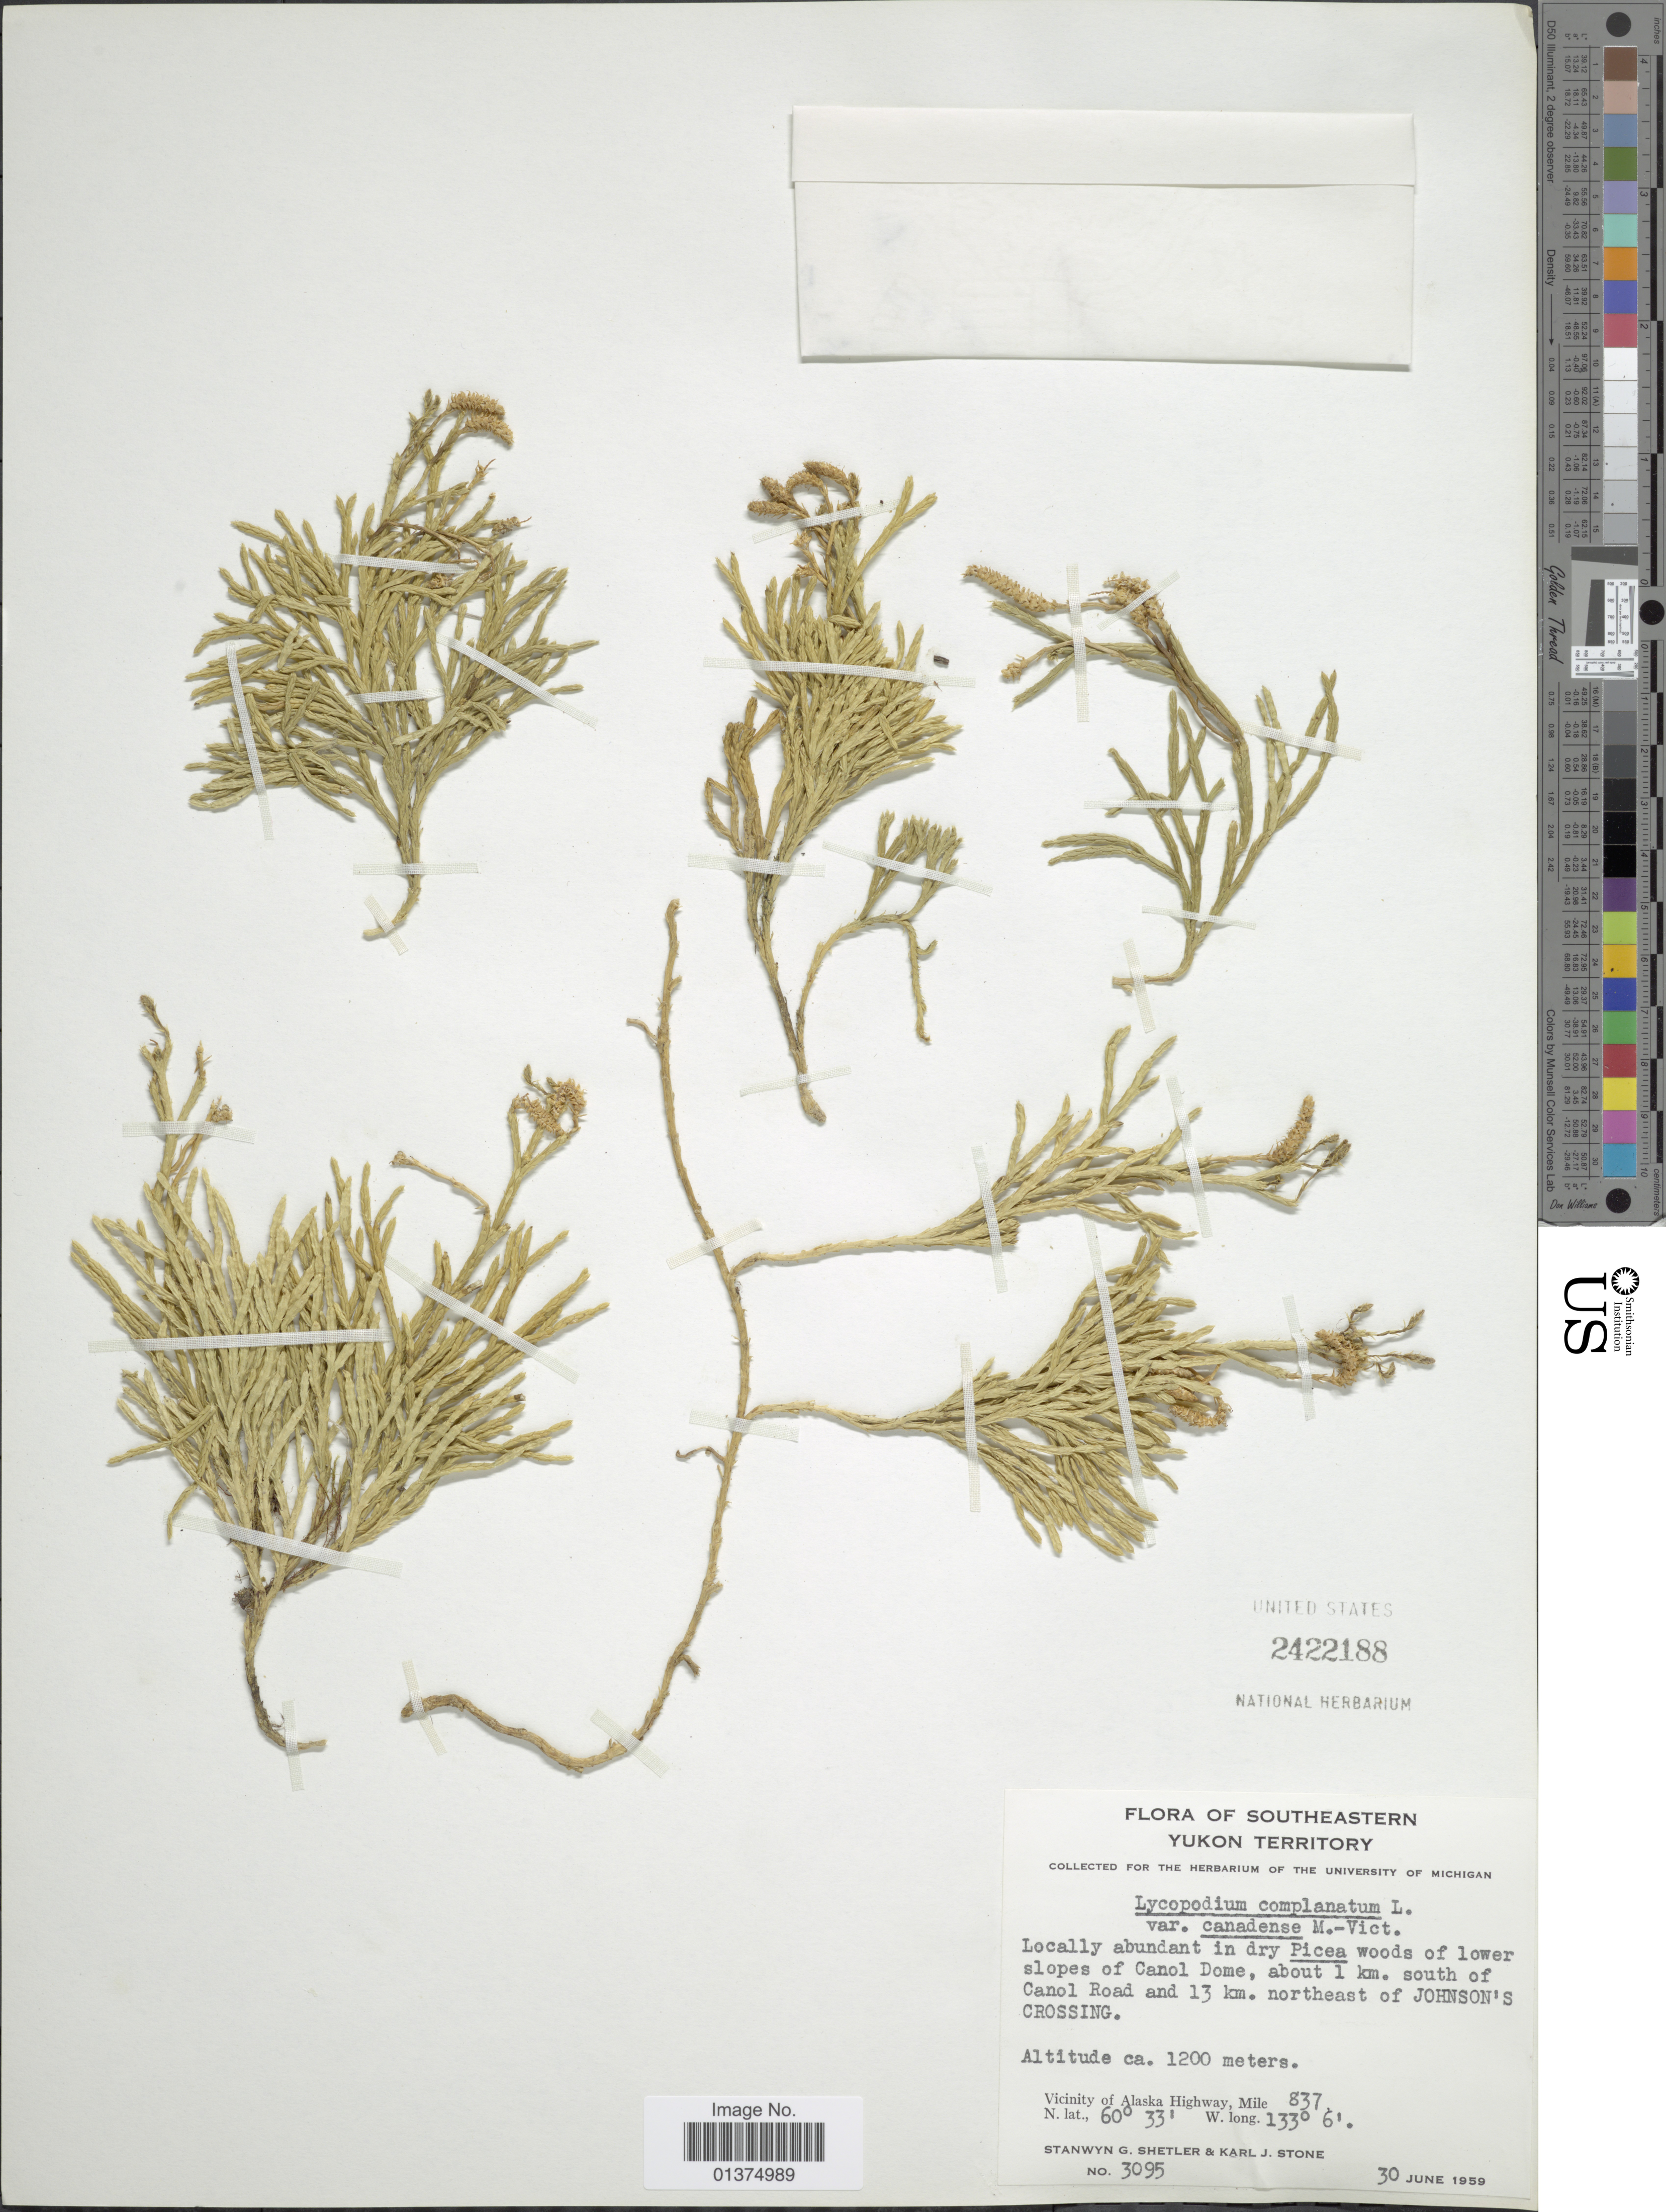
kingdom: Plantae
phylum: Tracheophyta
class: Lycopodiopsida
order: Lycopodiales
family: Lycopodiaceae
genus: Diphasiastrum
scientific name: Diphasiastrum complanatum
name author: (L.) Holub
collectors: S. Shetler & K. J. Stone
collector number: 3095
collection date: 1959-06-30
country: Canada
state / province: Yukon Territory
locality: Southeastern Yukon Territory, slopes of Canol Dome, about 1 km. south of Canol Road and 13 km. northeast of Johnson's Crossing, Vicinity of Alaska Highway Mile 837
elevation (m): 1200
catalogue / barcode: US 2422188